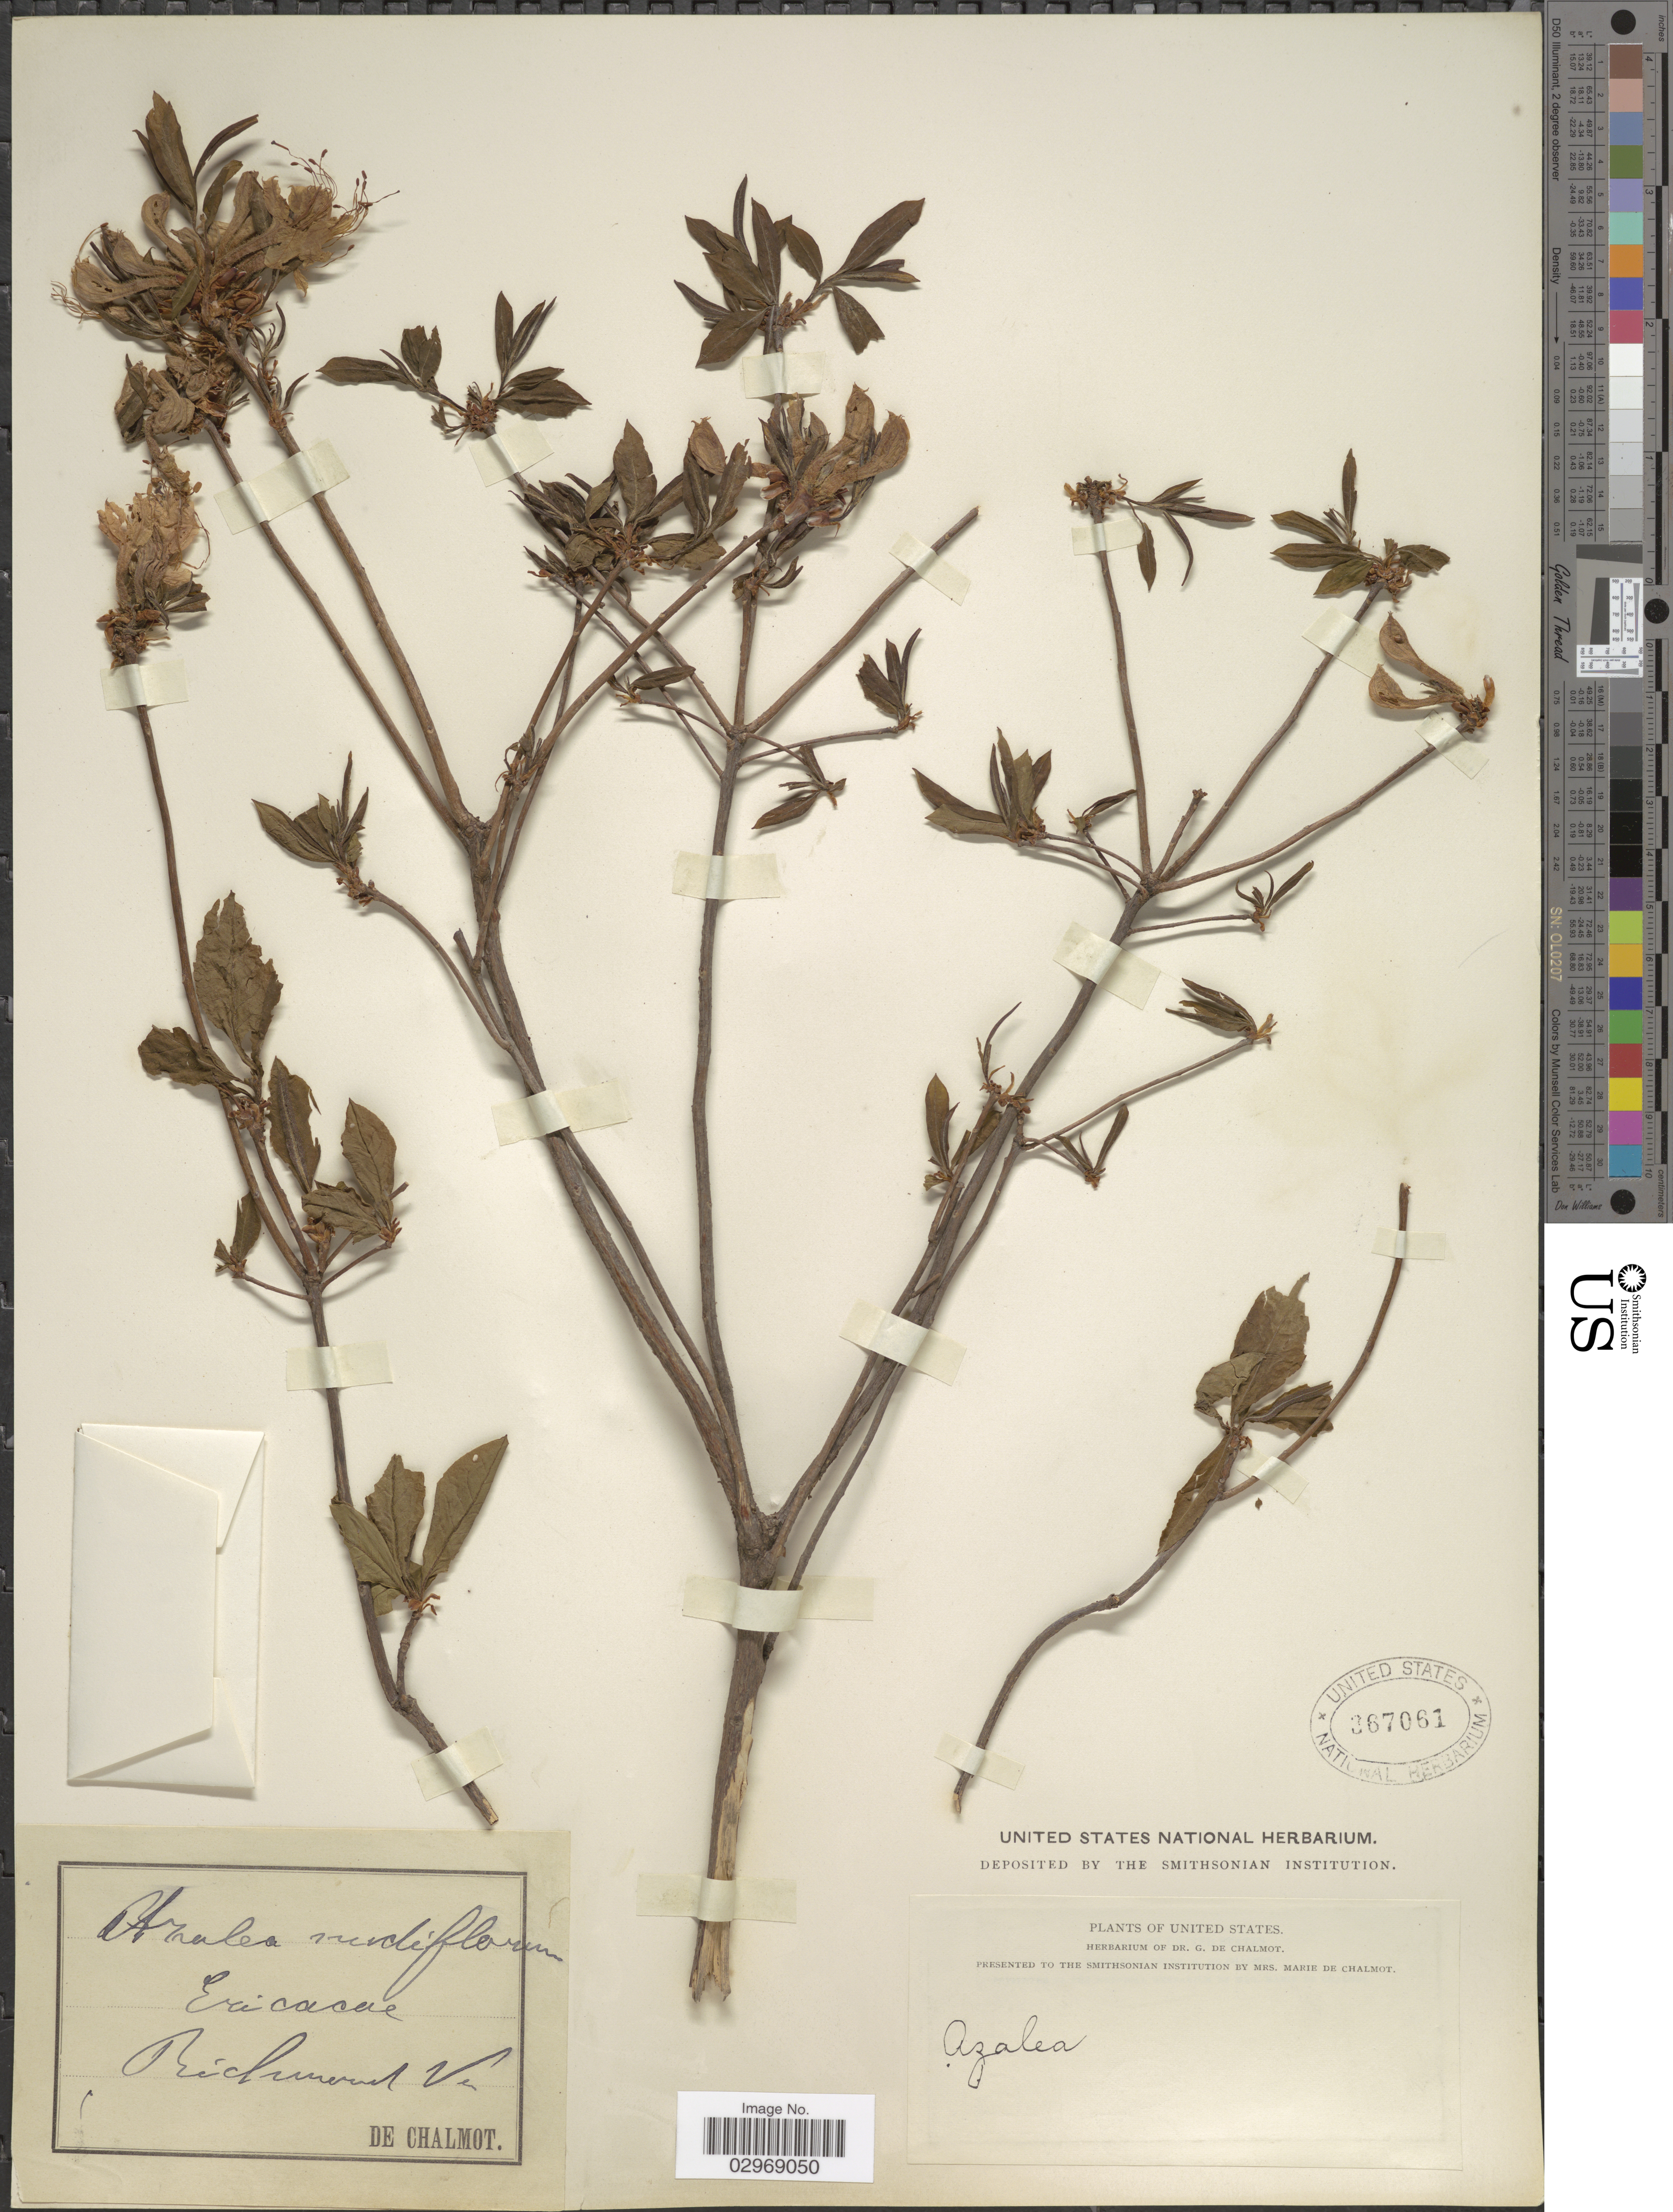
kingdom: Plantae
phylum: Tracheophyta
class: Magnoliopsida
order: Ericales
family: Ericaceae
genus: Rhododendron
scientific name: Rhododendron nudiflorum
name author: Torr.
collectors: G. de Chalmot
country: United States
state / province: Virginia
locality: Richmond. Va.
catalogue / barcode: US 367061